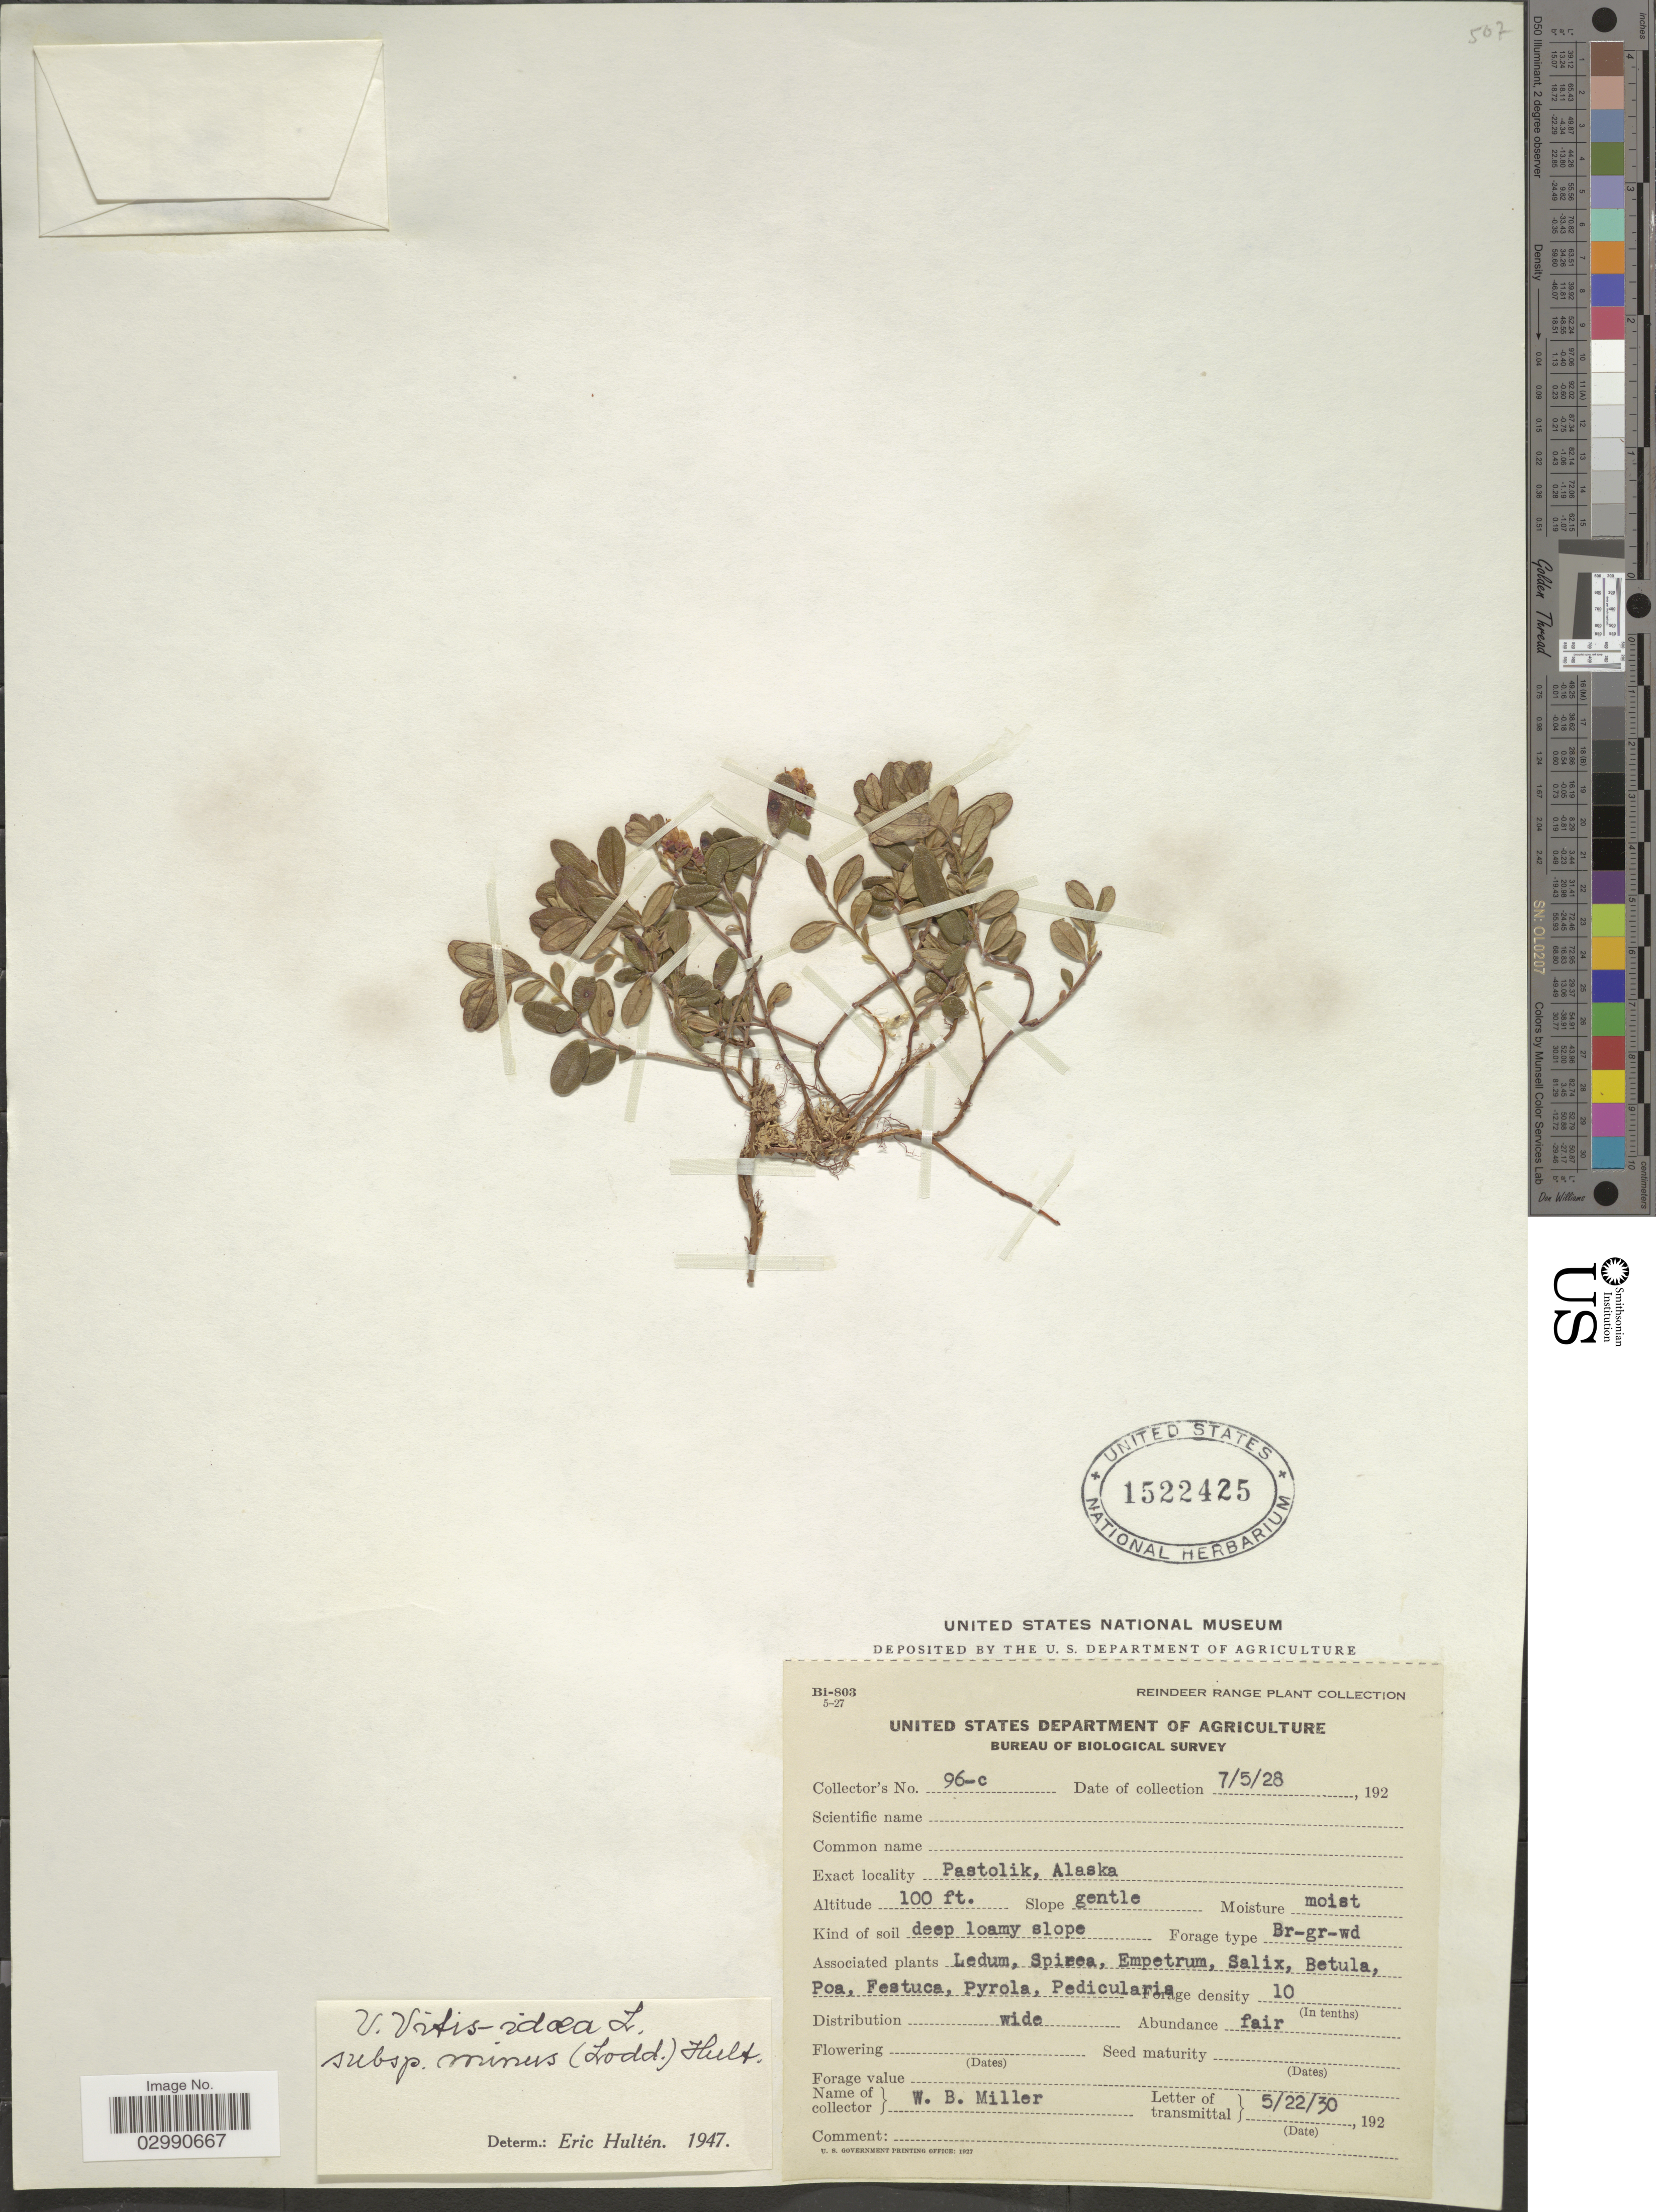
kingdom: Plantae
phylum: Tracheophyta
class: Magnoliopsida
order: Ericales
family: Ericaceae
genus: Vaccinium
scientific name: Vaccinium vitis-idaea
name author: L.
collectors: W. Miller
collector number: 96-c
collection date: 1928-07-05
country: United States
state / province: Alaska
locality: Pastolik.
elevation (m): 30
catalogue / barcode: US 1522425